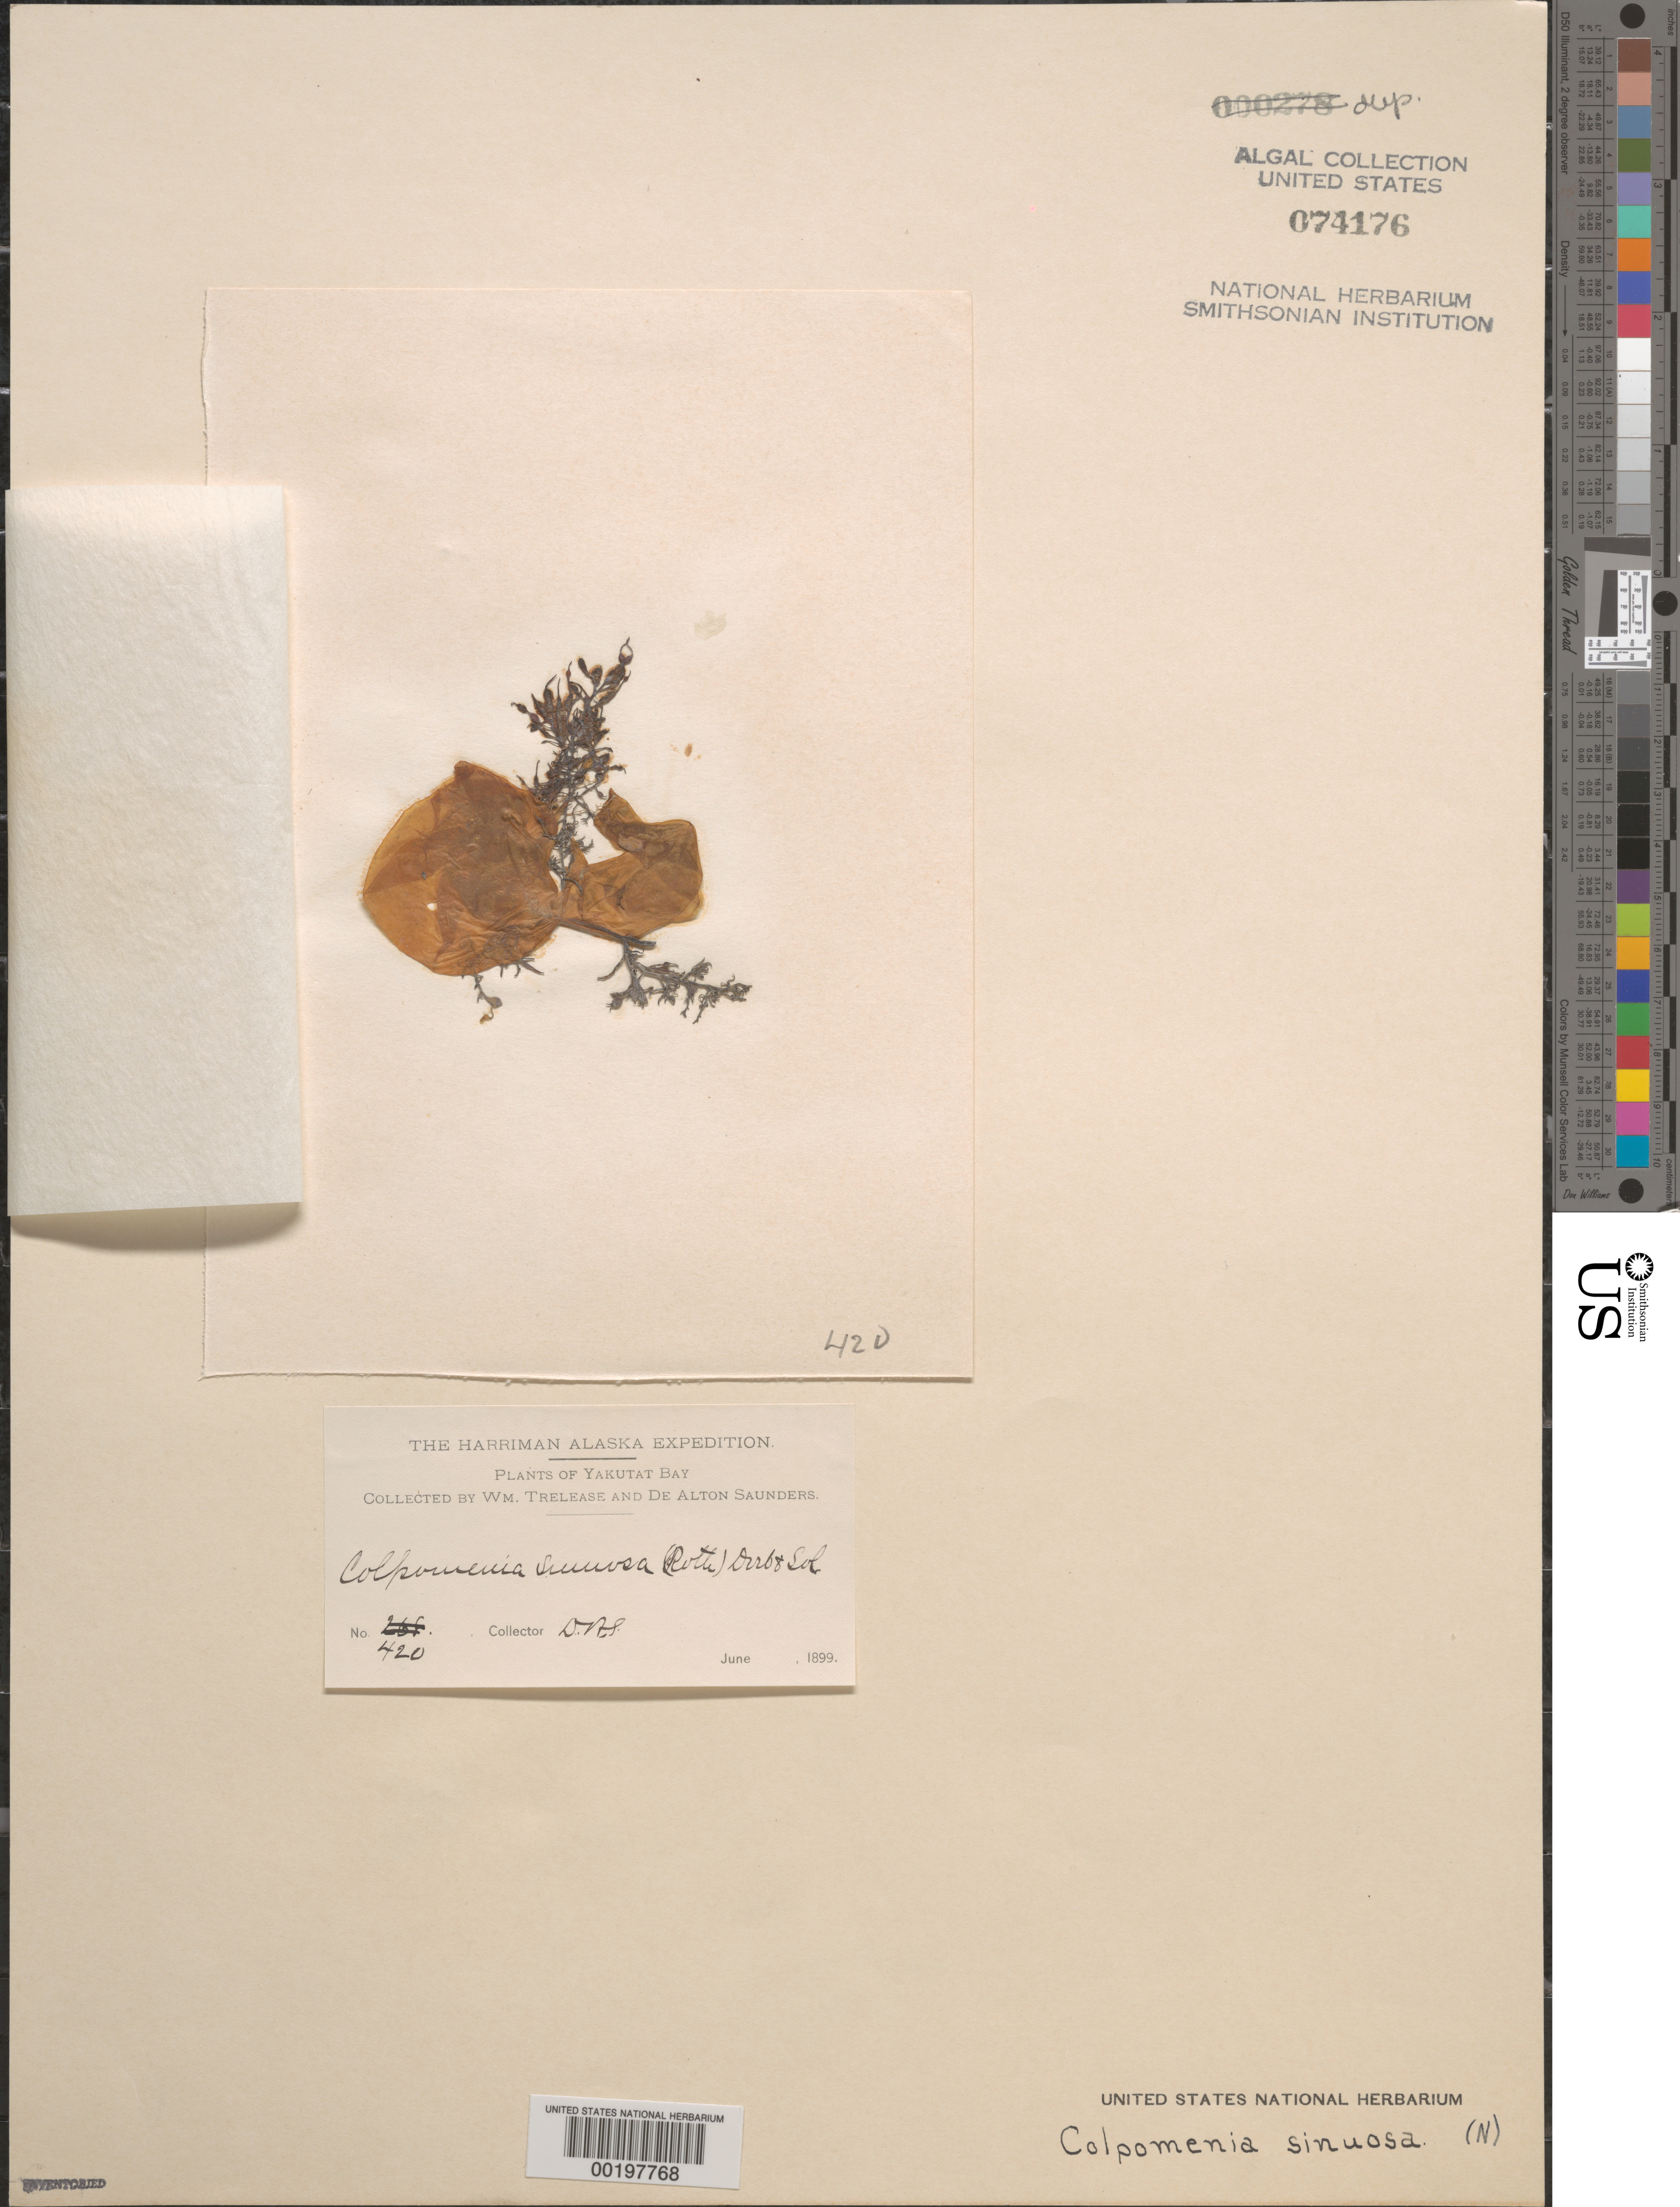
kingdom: Chromista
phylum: Ochrophyta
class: Phaeophyceae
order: Scytosiphonales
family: Scytosiphonaceae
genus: Colpomenia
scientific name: Colpomenia sinuosa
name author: (K. Mert. ex Roth) Derbes & Solier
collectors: D. Saunders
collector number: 420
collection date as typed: Jun 1899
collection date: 1899-06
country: United States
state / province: Alaska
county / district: Skagway-Yakutat-Angoon Division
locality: Yakutat Bay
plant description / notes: Harriman Alaska Expedition, 1899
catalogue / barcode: US 74176